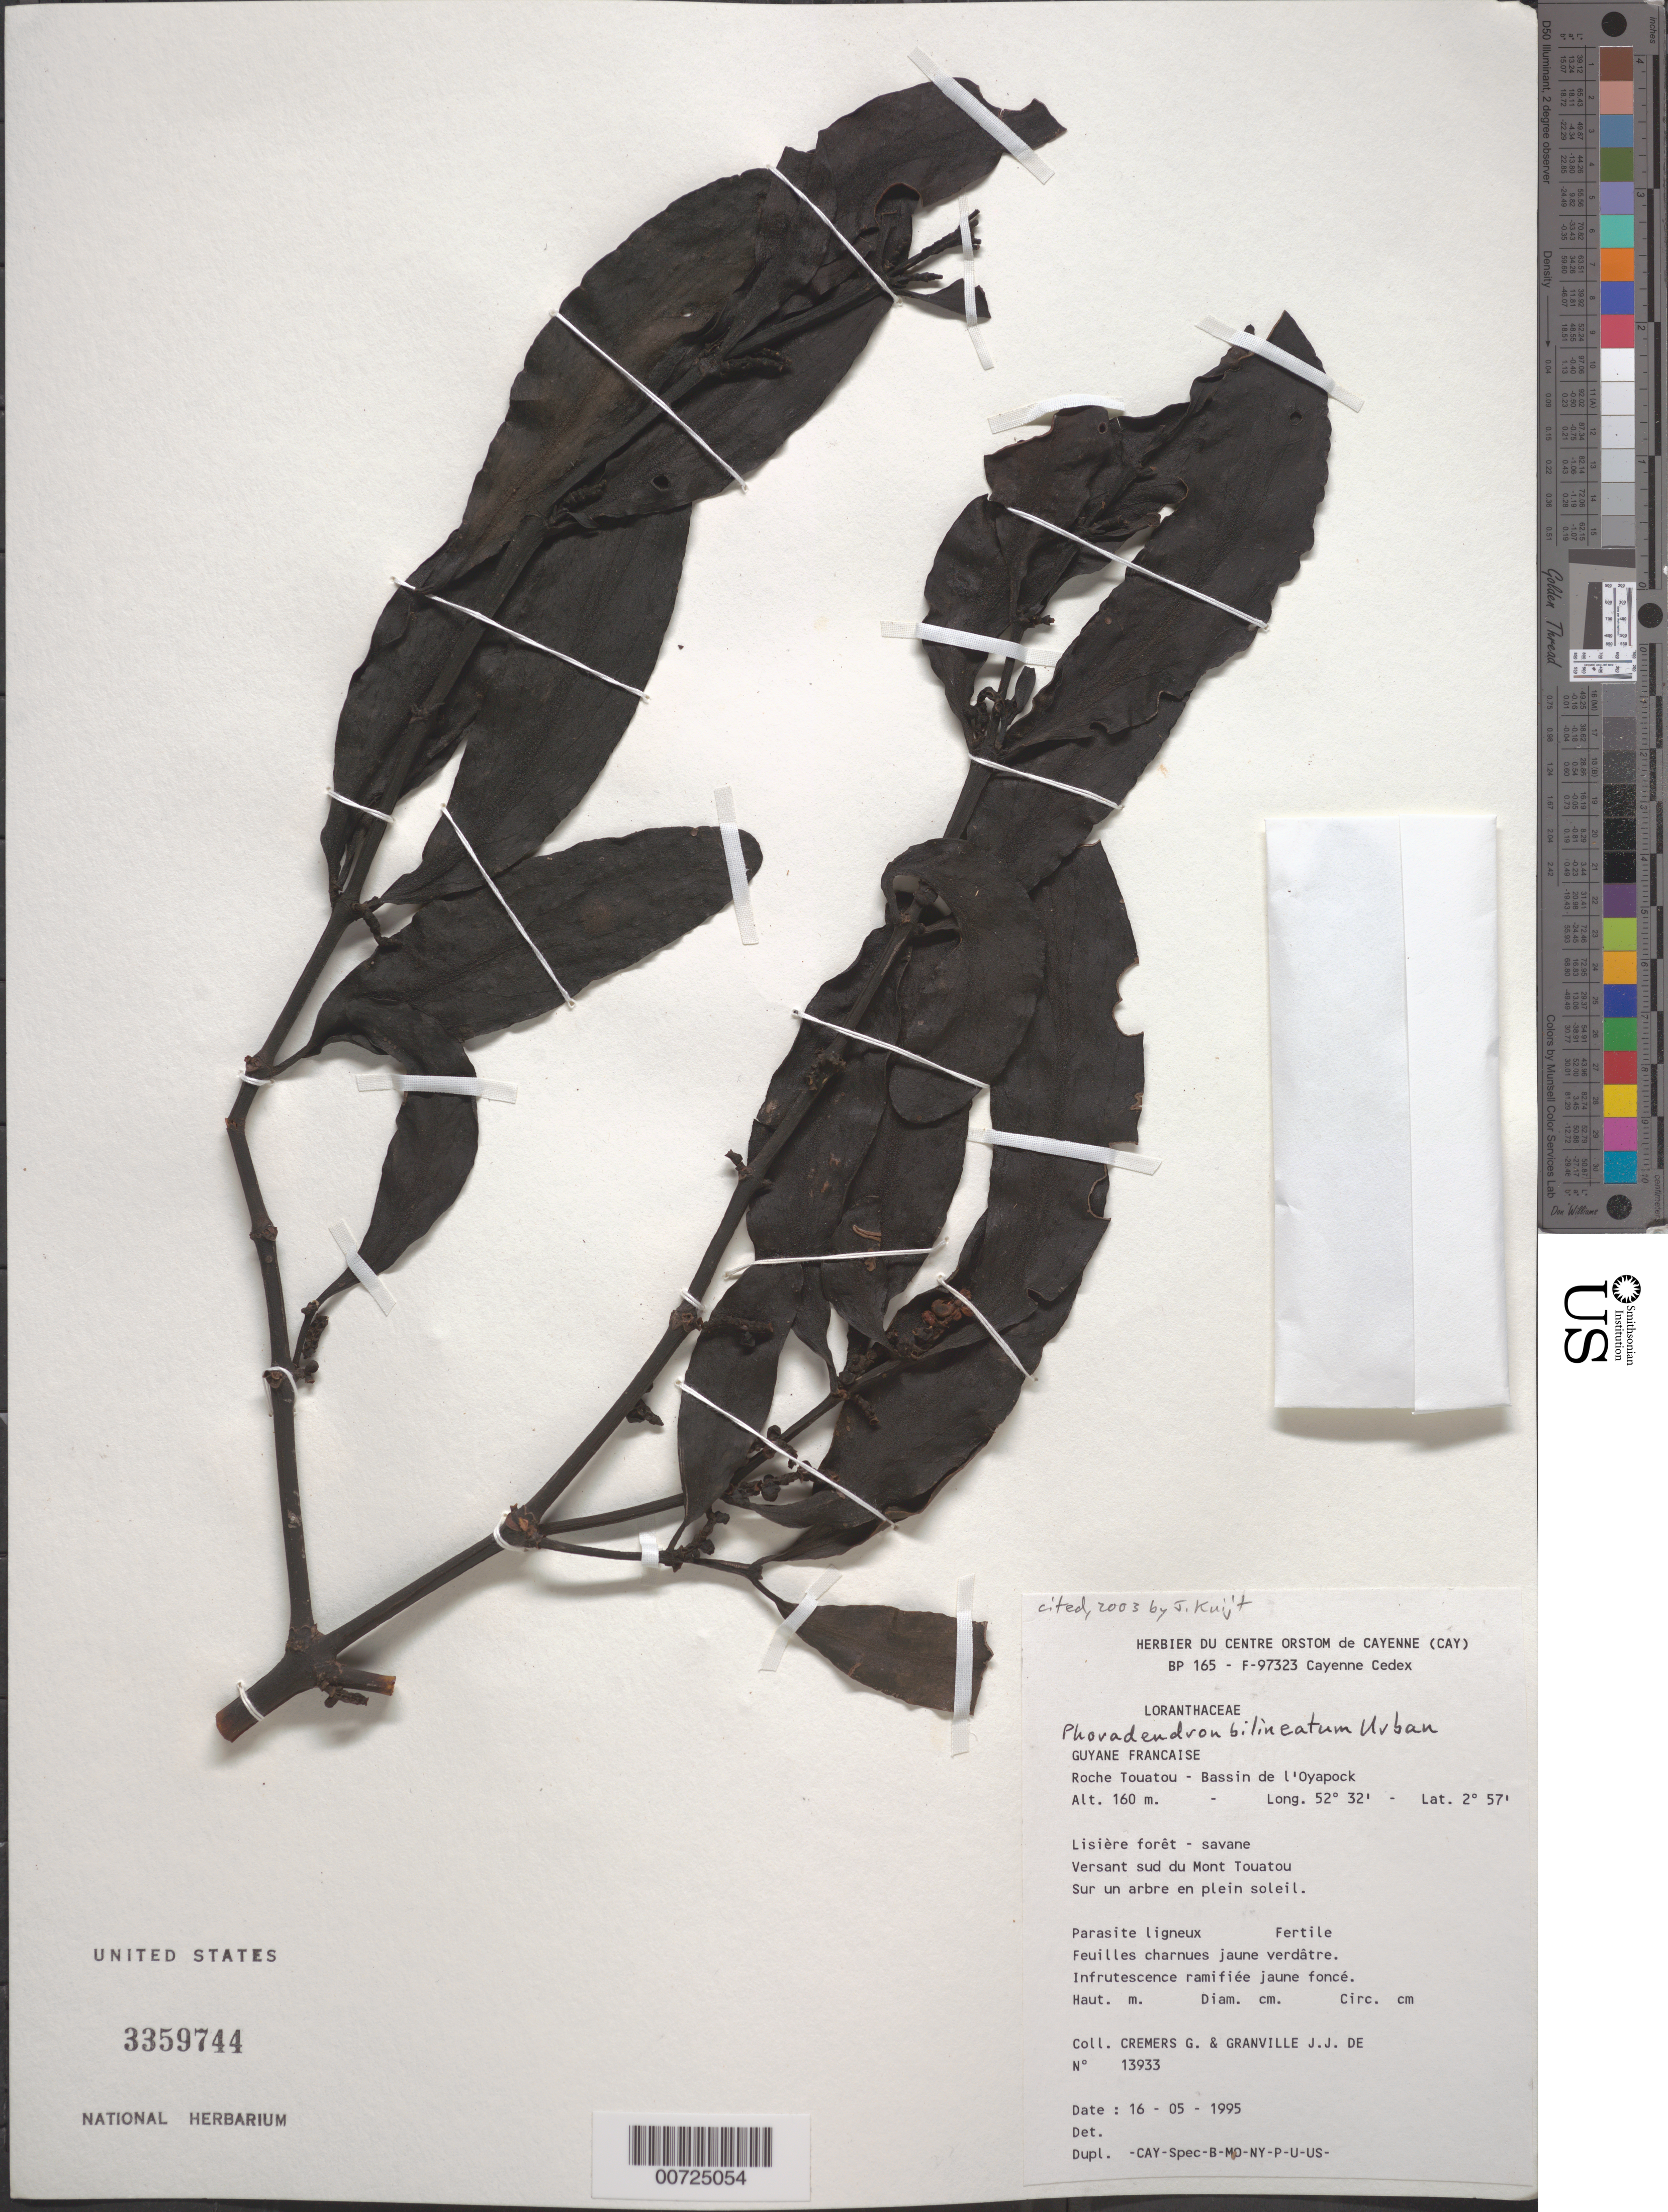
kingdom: Plantae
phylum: Tracheophyta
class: Magnoliopsida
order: Santalales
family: Viscaceae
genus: Phoradendron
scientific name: Phoradendron bilineatum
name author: Urb.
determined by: Kuijt, Job, (CANADA)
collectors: G. Cremers & J.-J. de Granville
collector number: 13933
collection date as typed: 16-May-95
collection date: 1995-05-16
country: French Guiana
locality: Roche Touatou, Bassin de l'Oyapock, versant sud du Mont Touatou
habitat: On tree in full sun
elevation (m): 160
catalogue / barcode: US 3359744